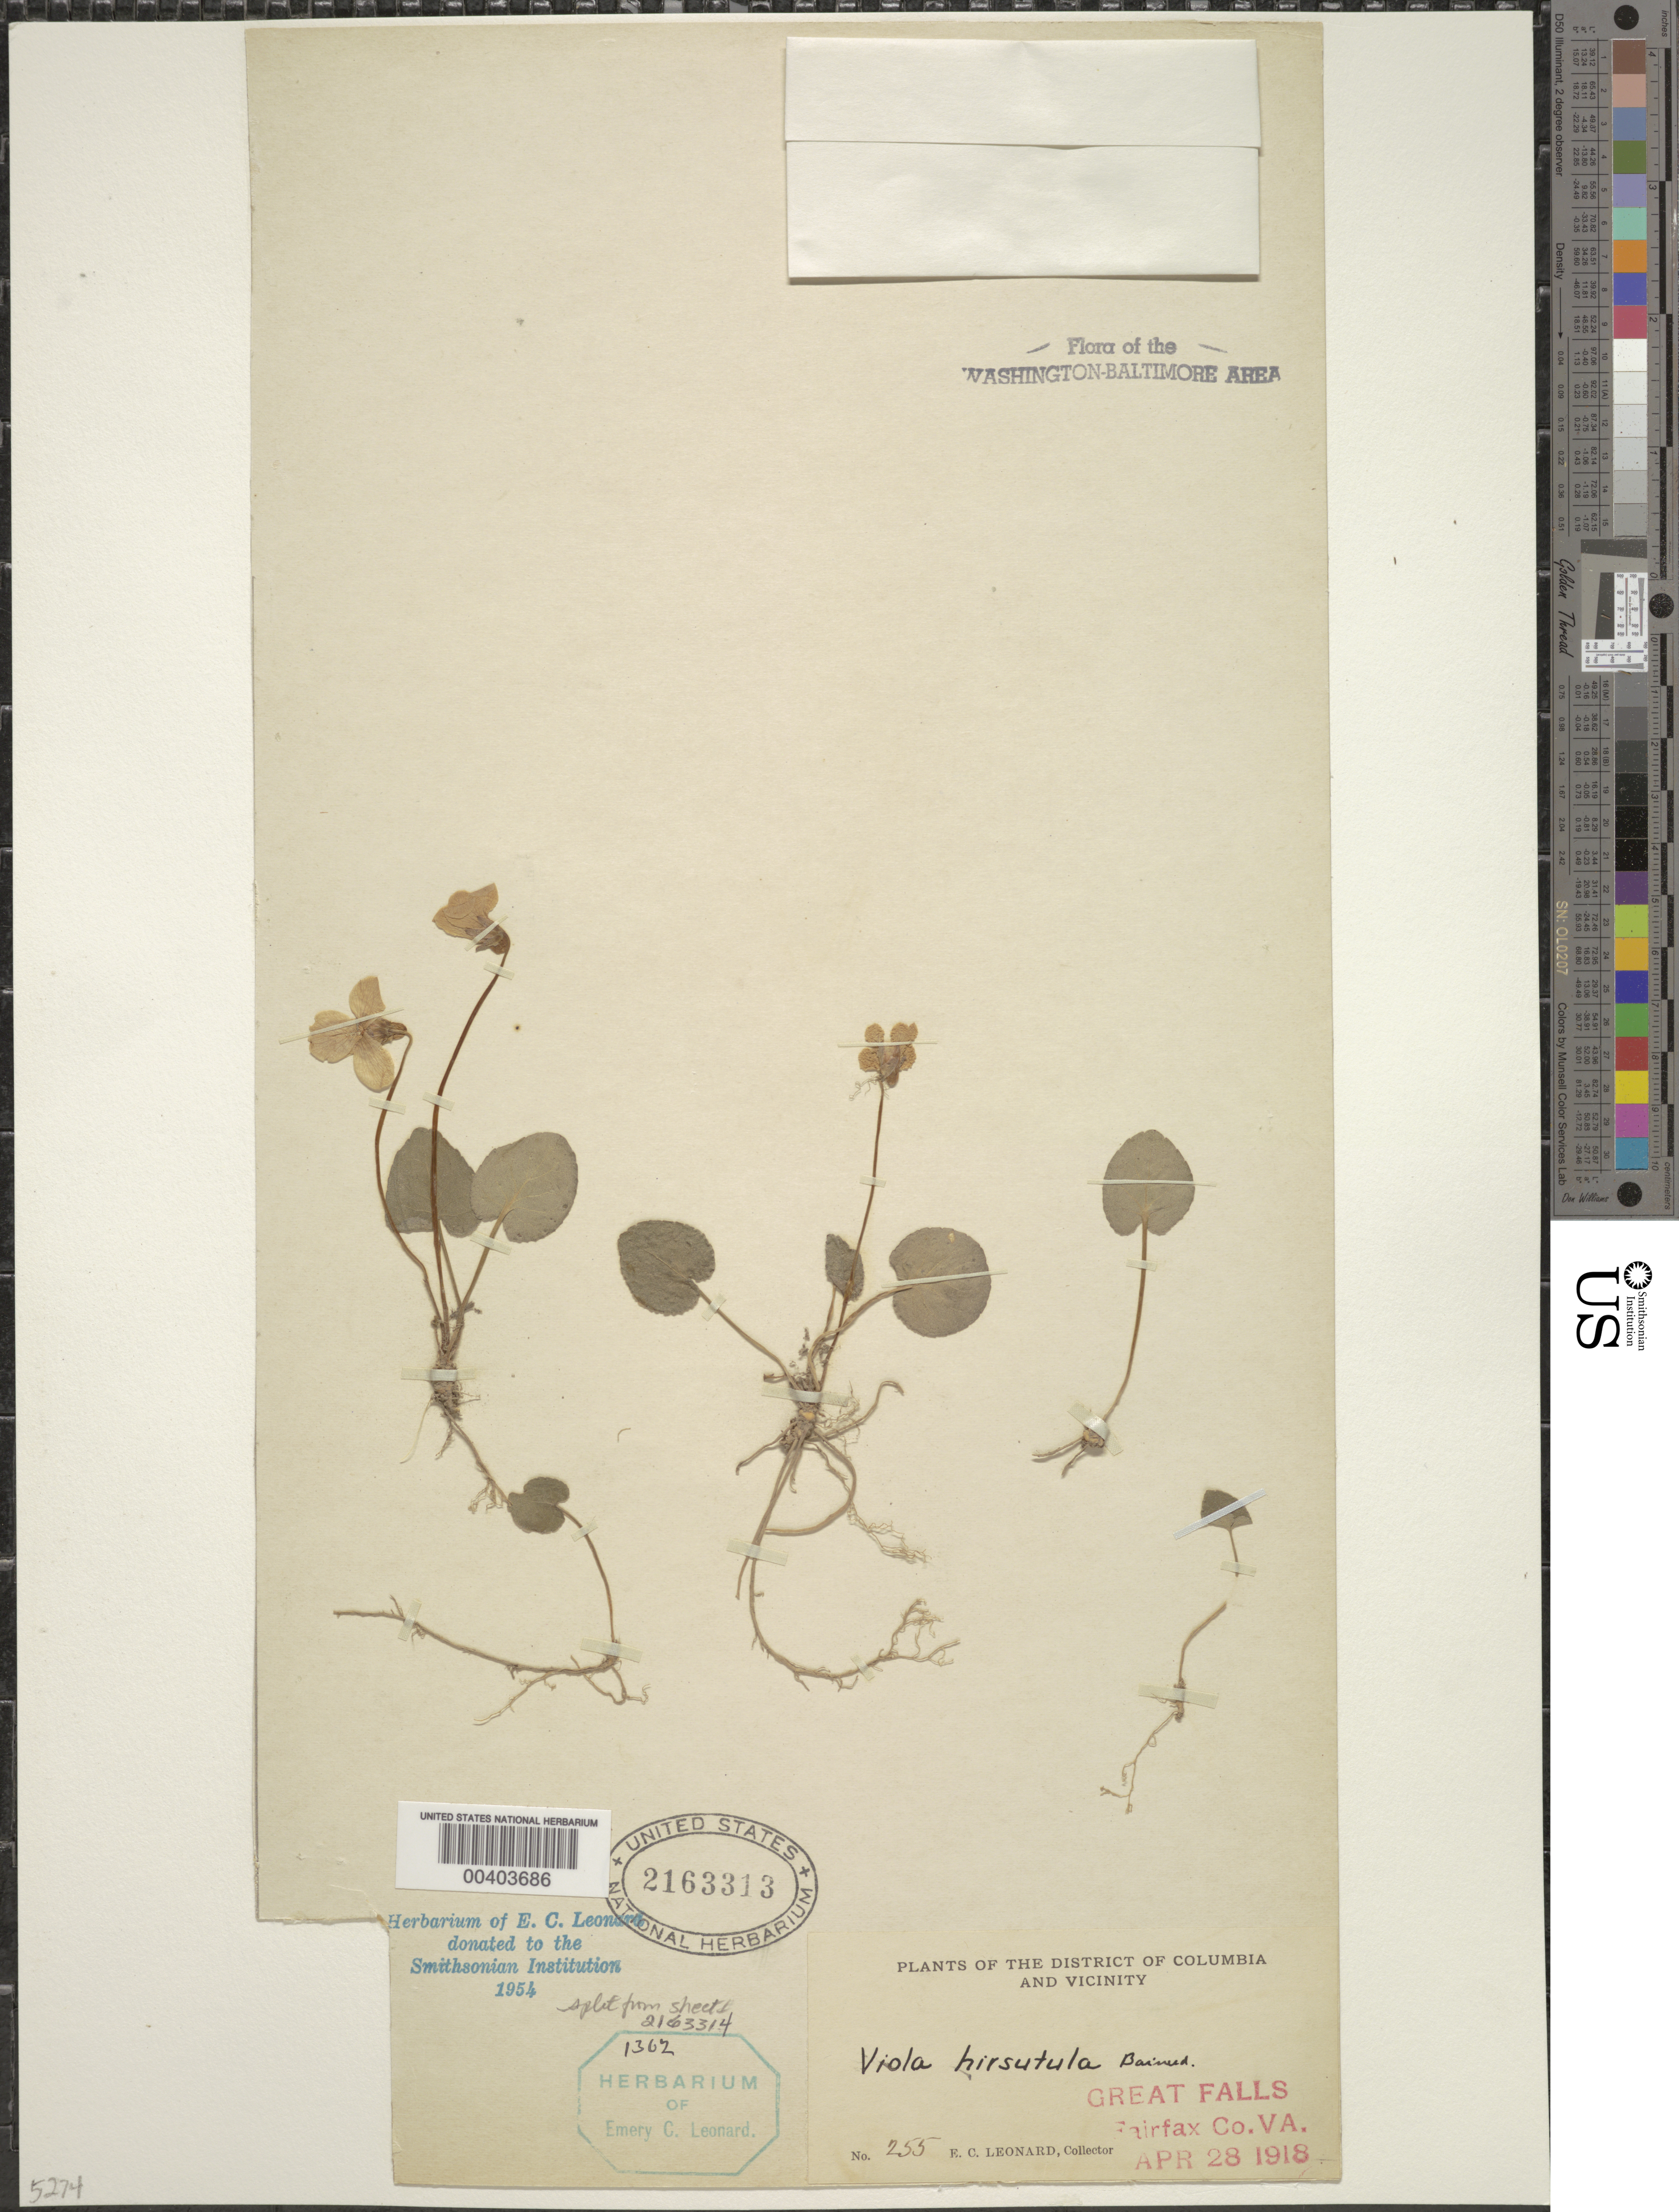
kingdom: Plantae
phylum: Tracheophyta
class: Magnoliopsida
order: Malpighiales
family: Violaceae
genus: Viola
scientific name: Viola hirsutula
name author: Brainerd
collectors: E. C. Leonard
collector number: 255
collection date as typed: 28 Apr 1918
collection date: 1918-04-28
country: United States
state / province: Virginia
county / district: Fairfax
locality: Great Falls C. and O. Canal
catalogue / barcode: US 2163313